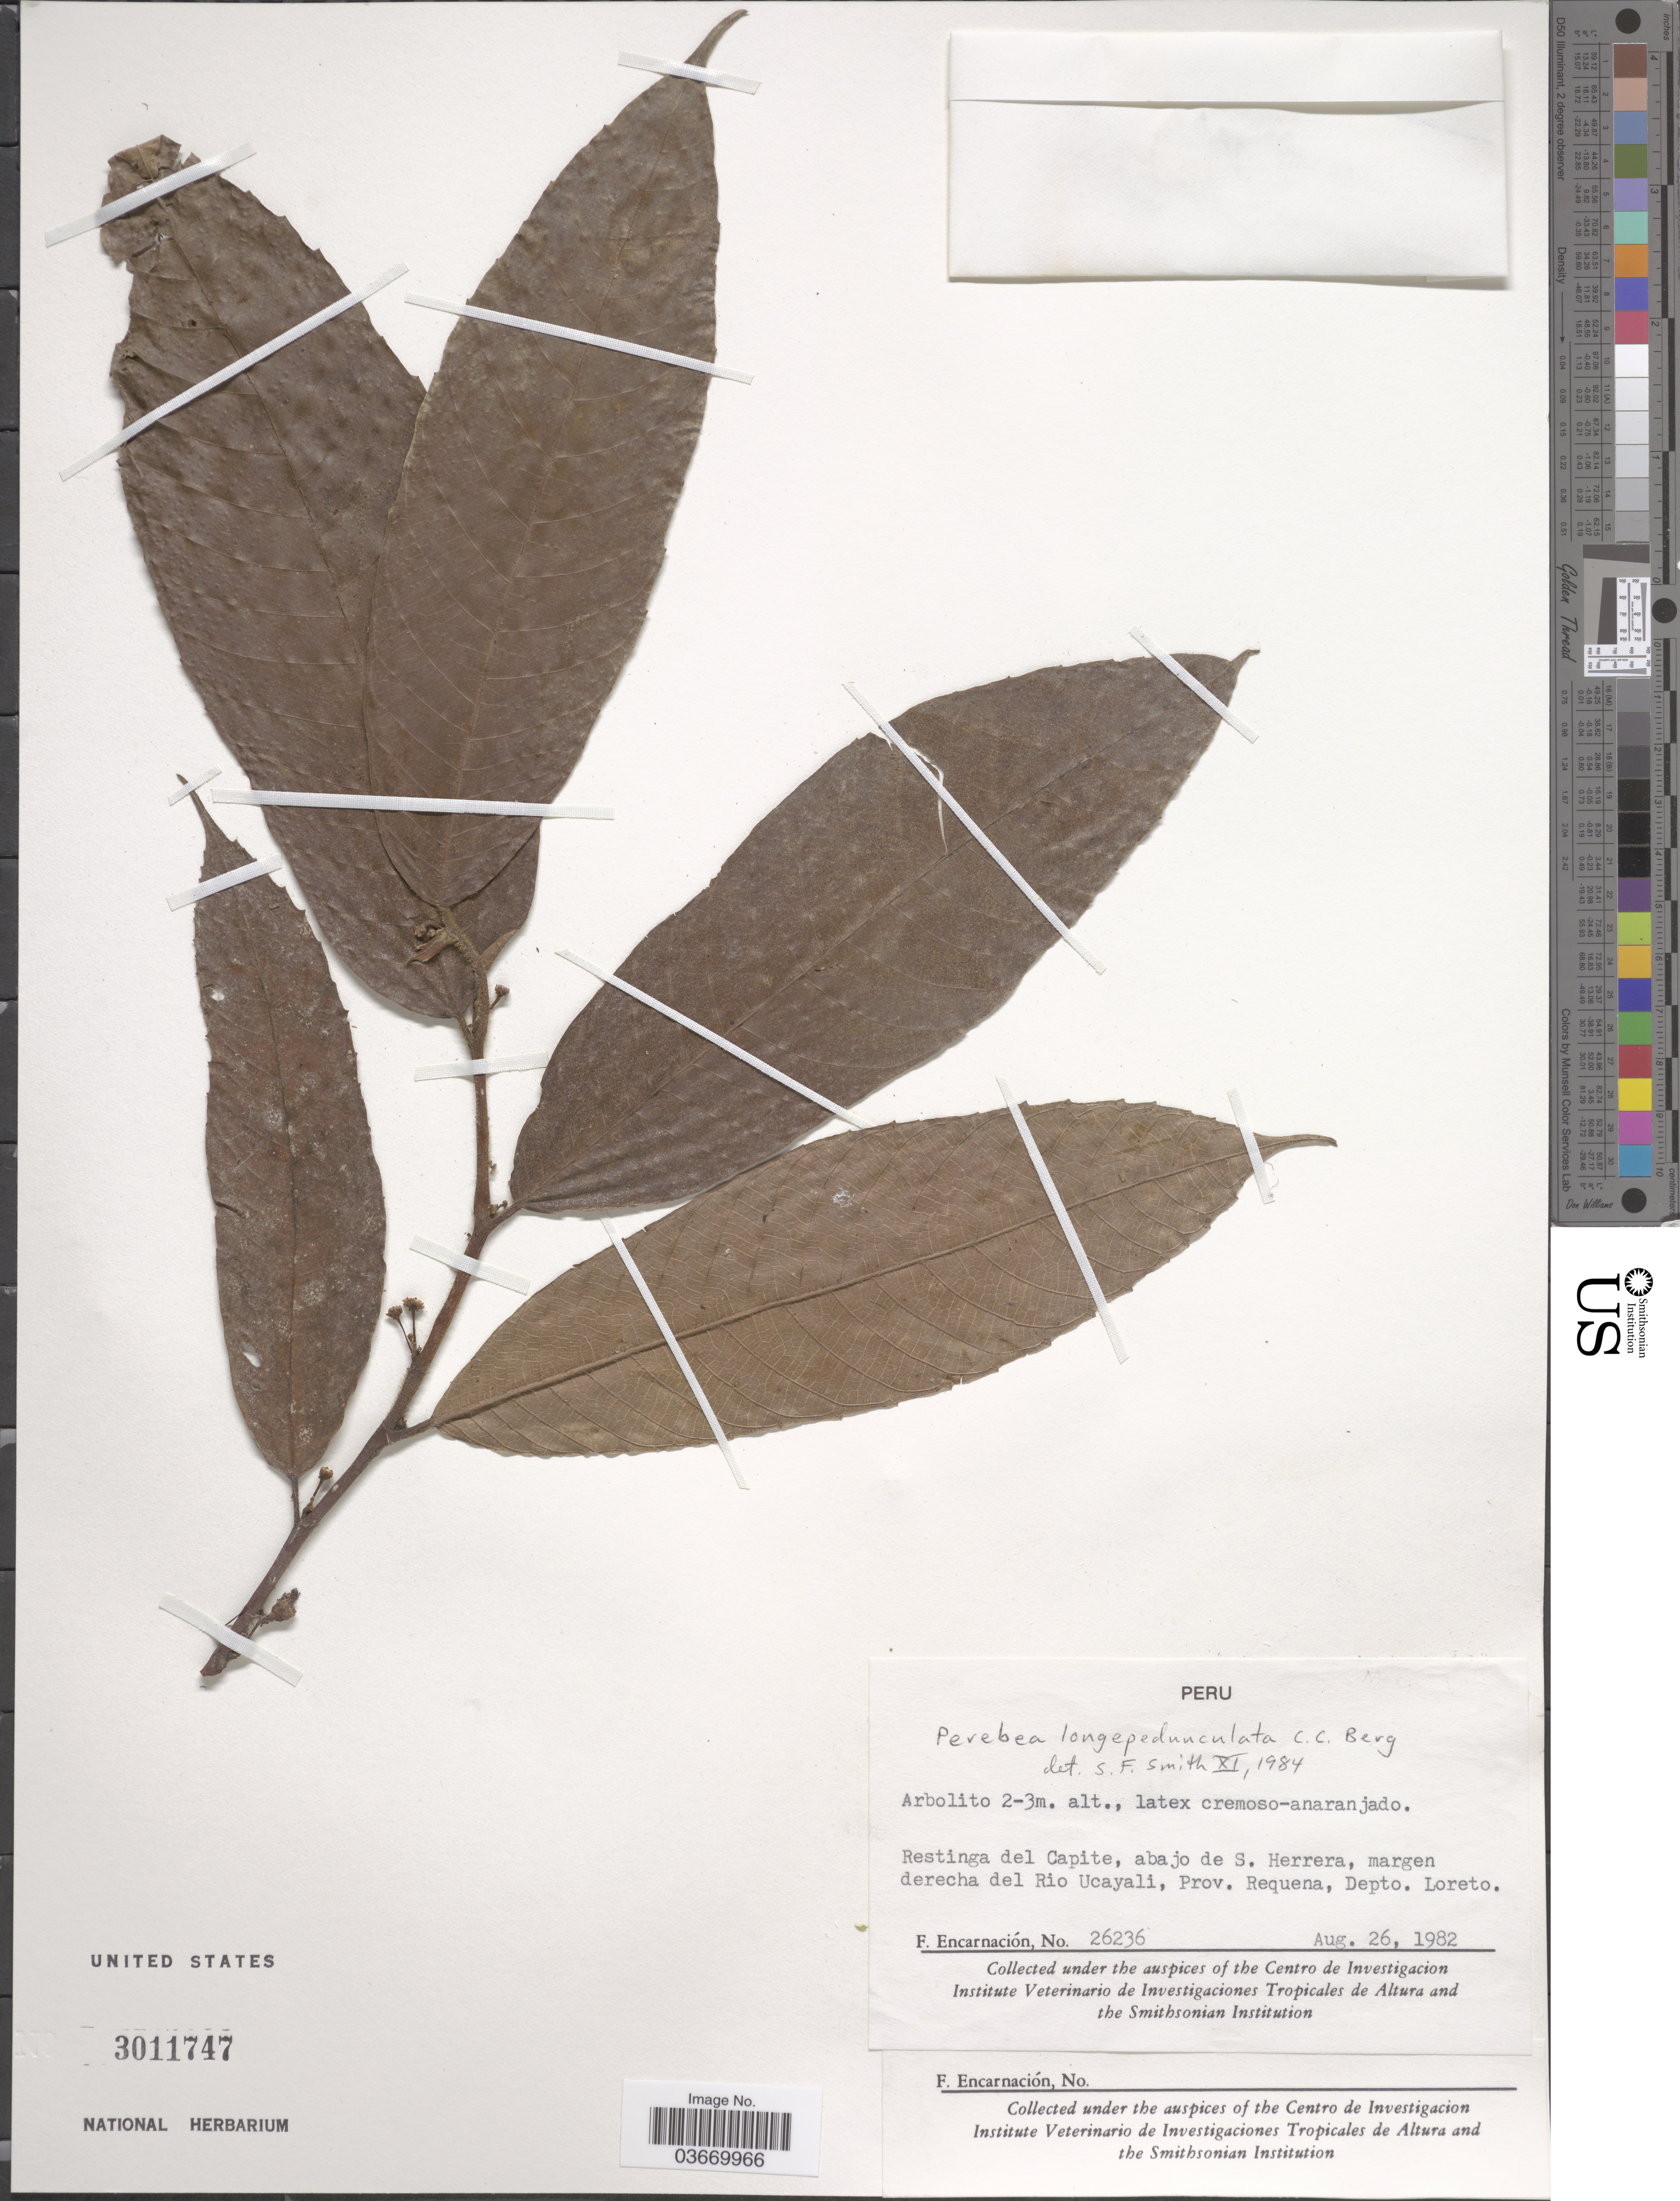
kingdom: Plantae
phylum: Tracheophyta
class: Magnoliopsida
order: Rosales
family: Moraceae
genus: Perebea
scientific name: Perebea longepedunculata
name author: C.C. Berg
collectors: F. Encarnación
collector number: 26236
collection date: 1982-08-26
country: Peru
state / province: Loreto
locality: Restinga del Capite, abajo de S. Herrera, margen derecha del Rio Ucayali, Prov. Requena, Depto. Loreto.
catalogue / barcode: US 3011747